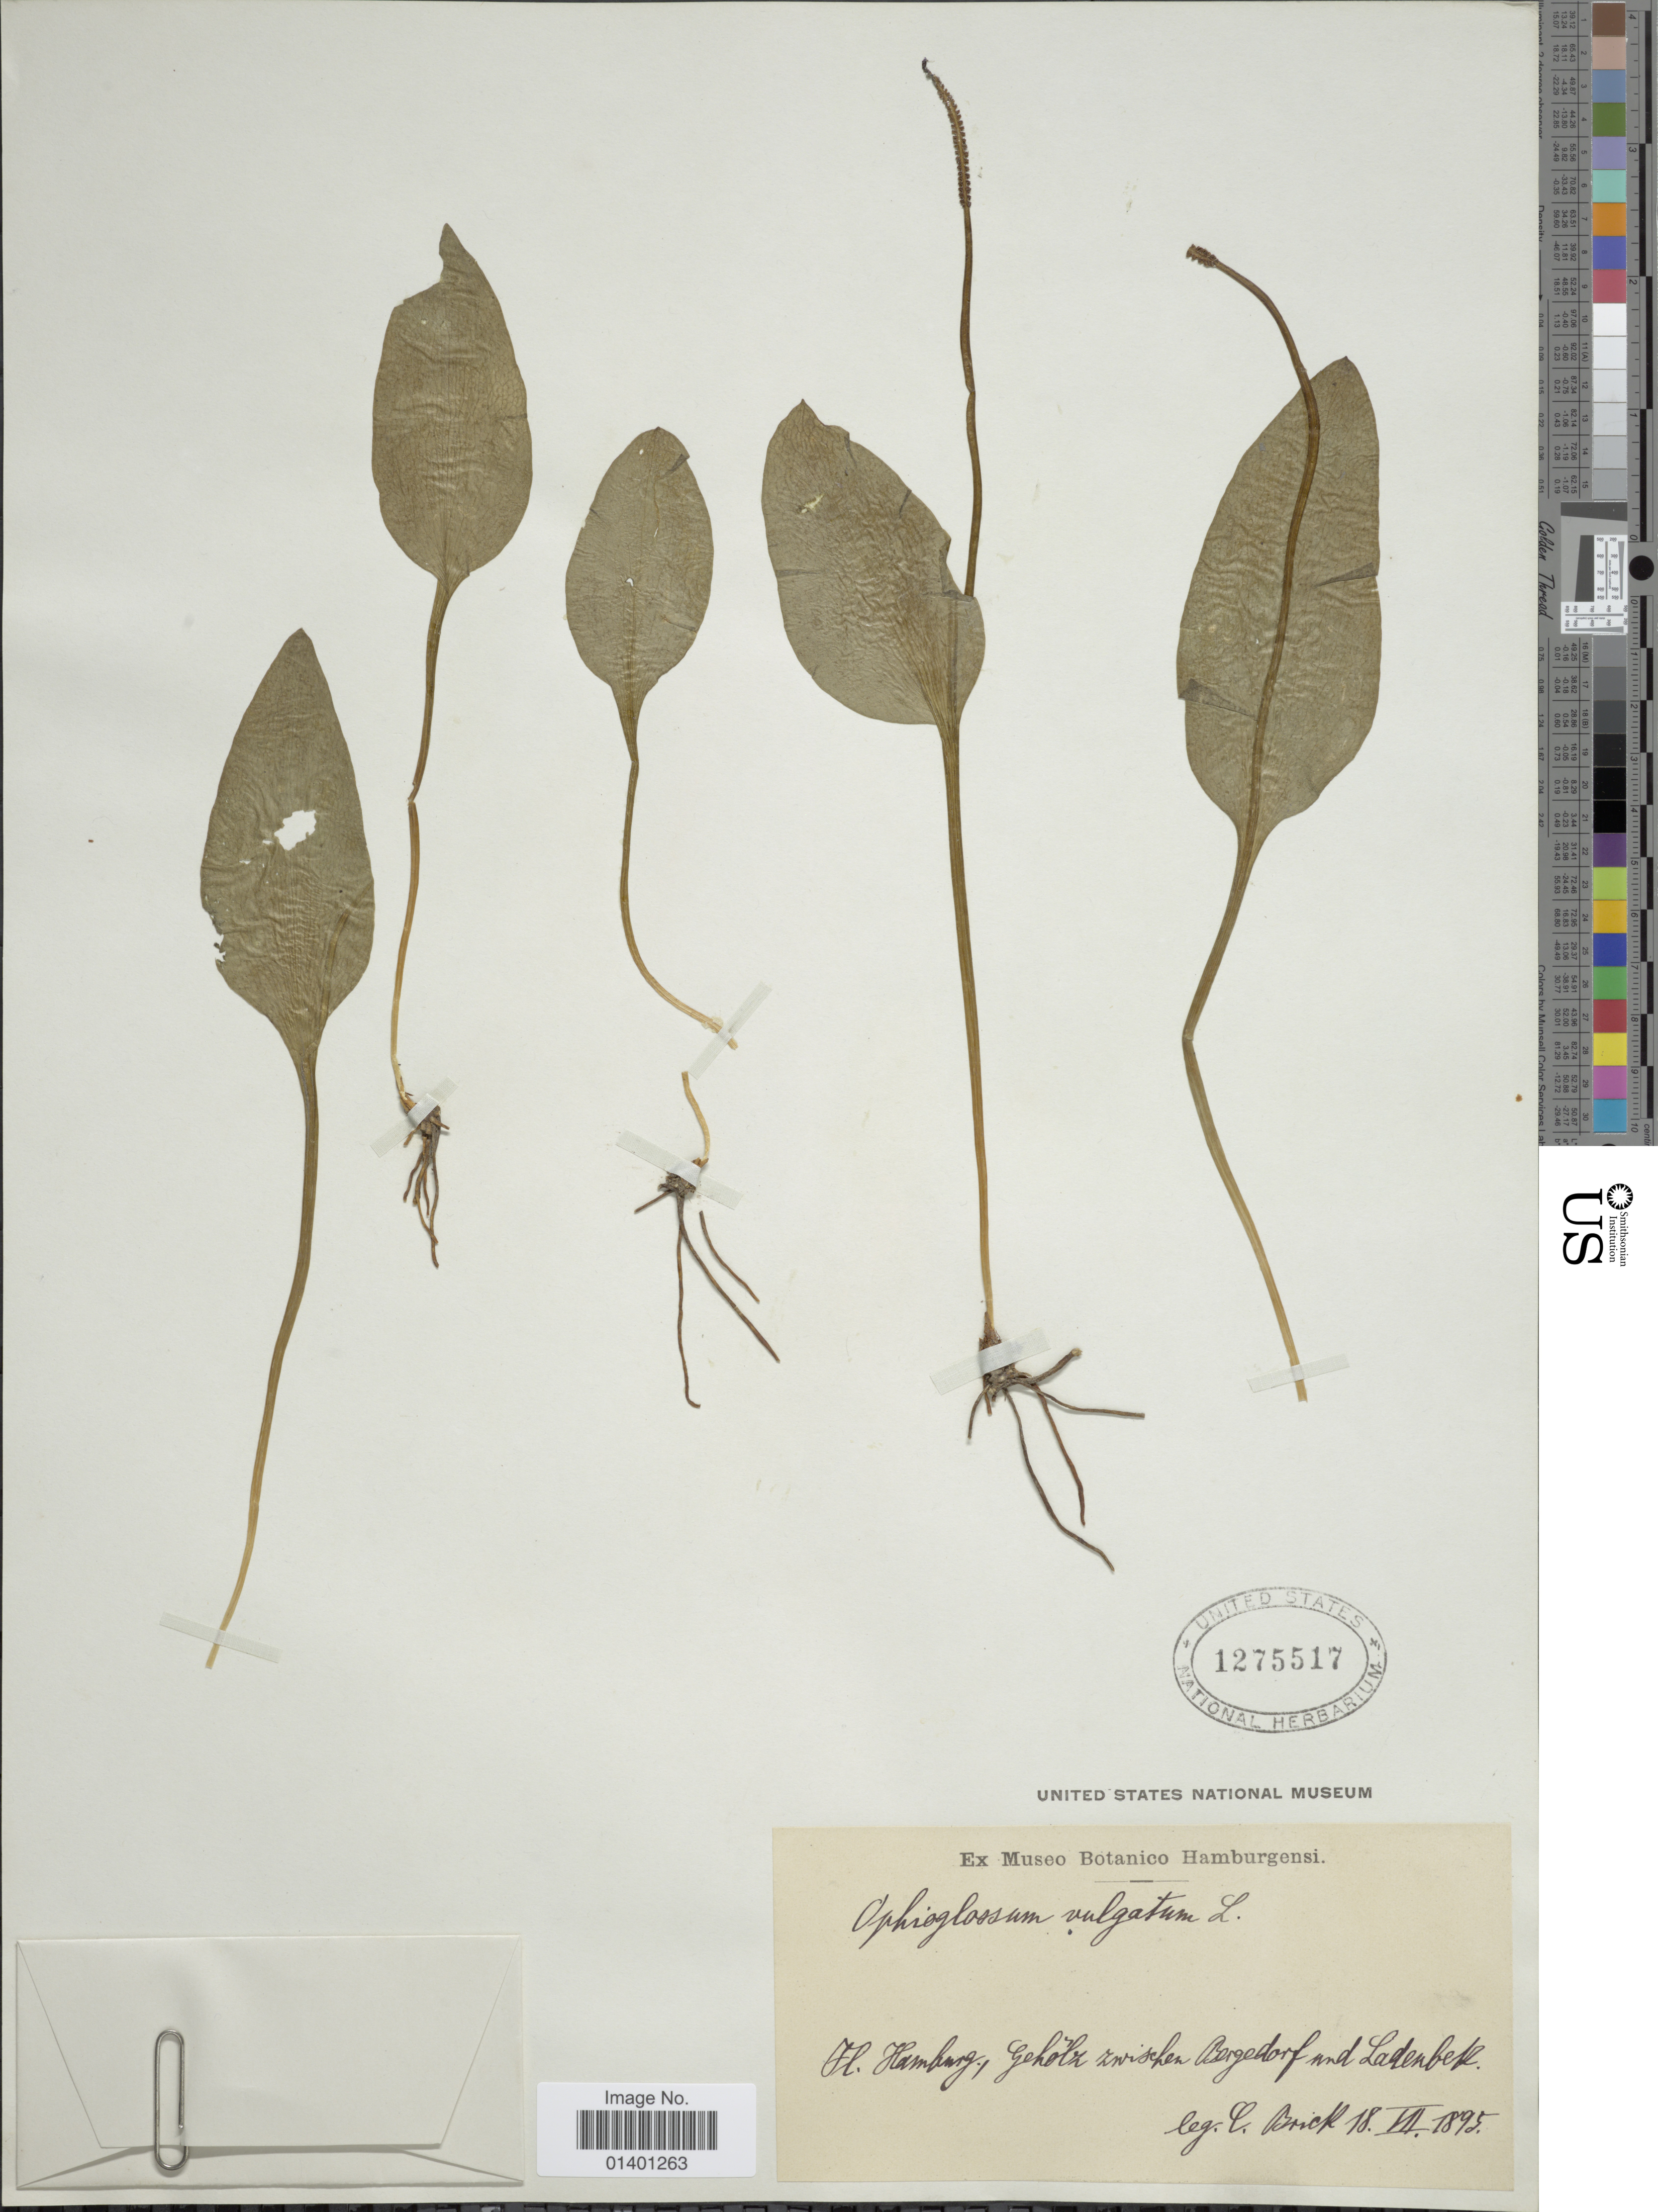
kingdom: Plantae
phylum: Tracheophyta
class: Polypodiopsida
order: Ophioglossales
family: Ophioglossaceae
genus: Ophioglossum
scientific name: Ophioglossum vulgatum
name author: L.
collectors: C. Brick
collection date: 1895-07-18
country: Germany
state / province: Hamburg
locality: Geholz zwischen Bergendorf und Ladenbek [interpreted]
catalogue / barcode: US 1275517